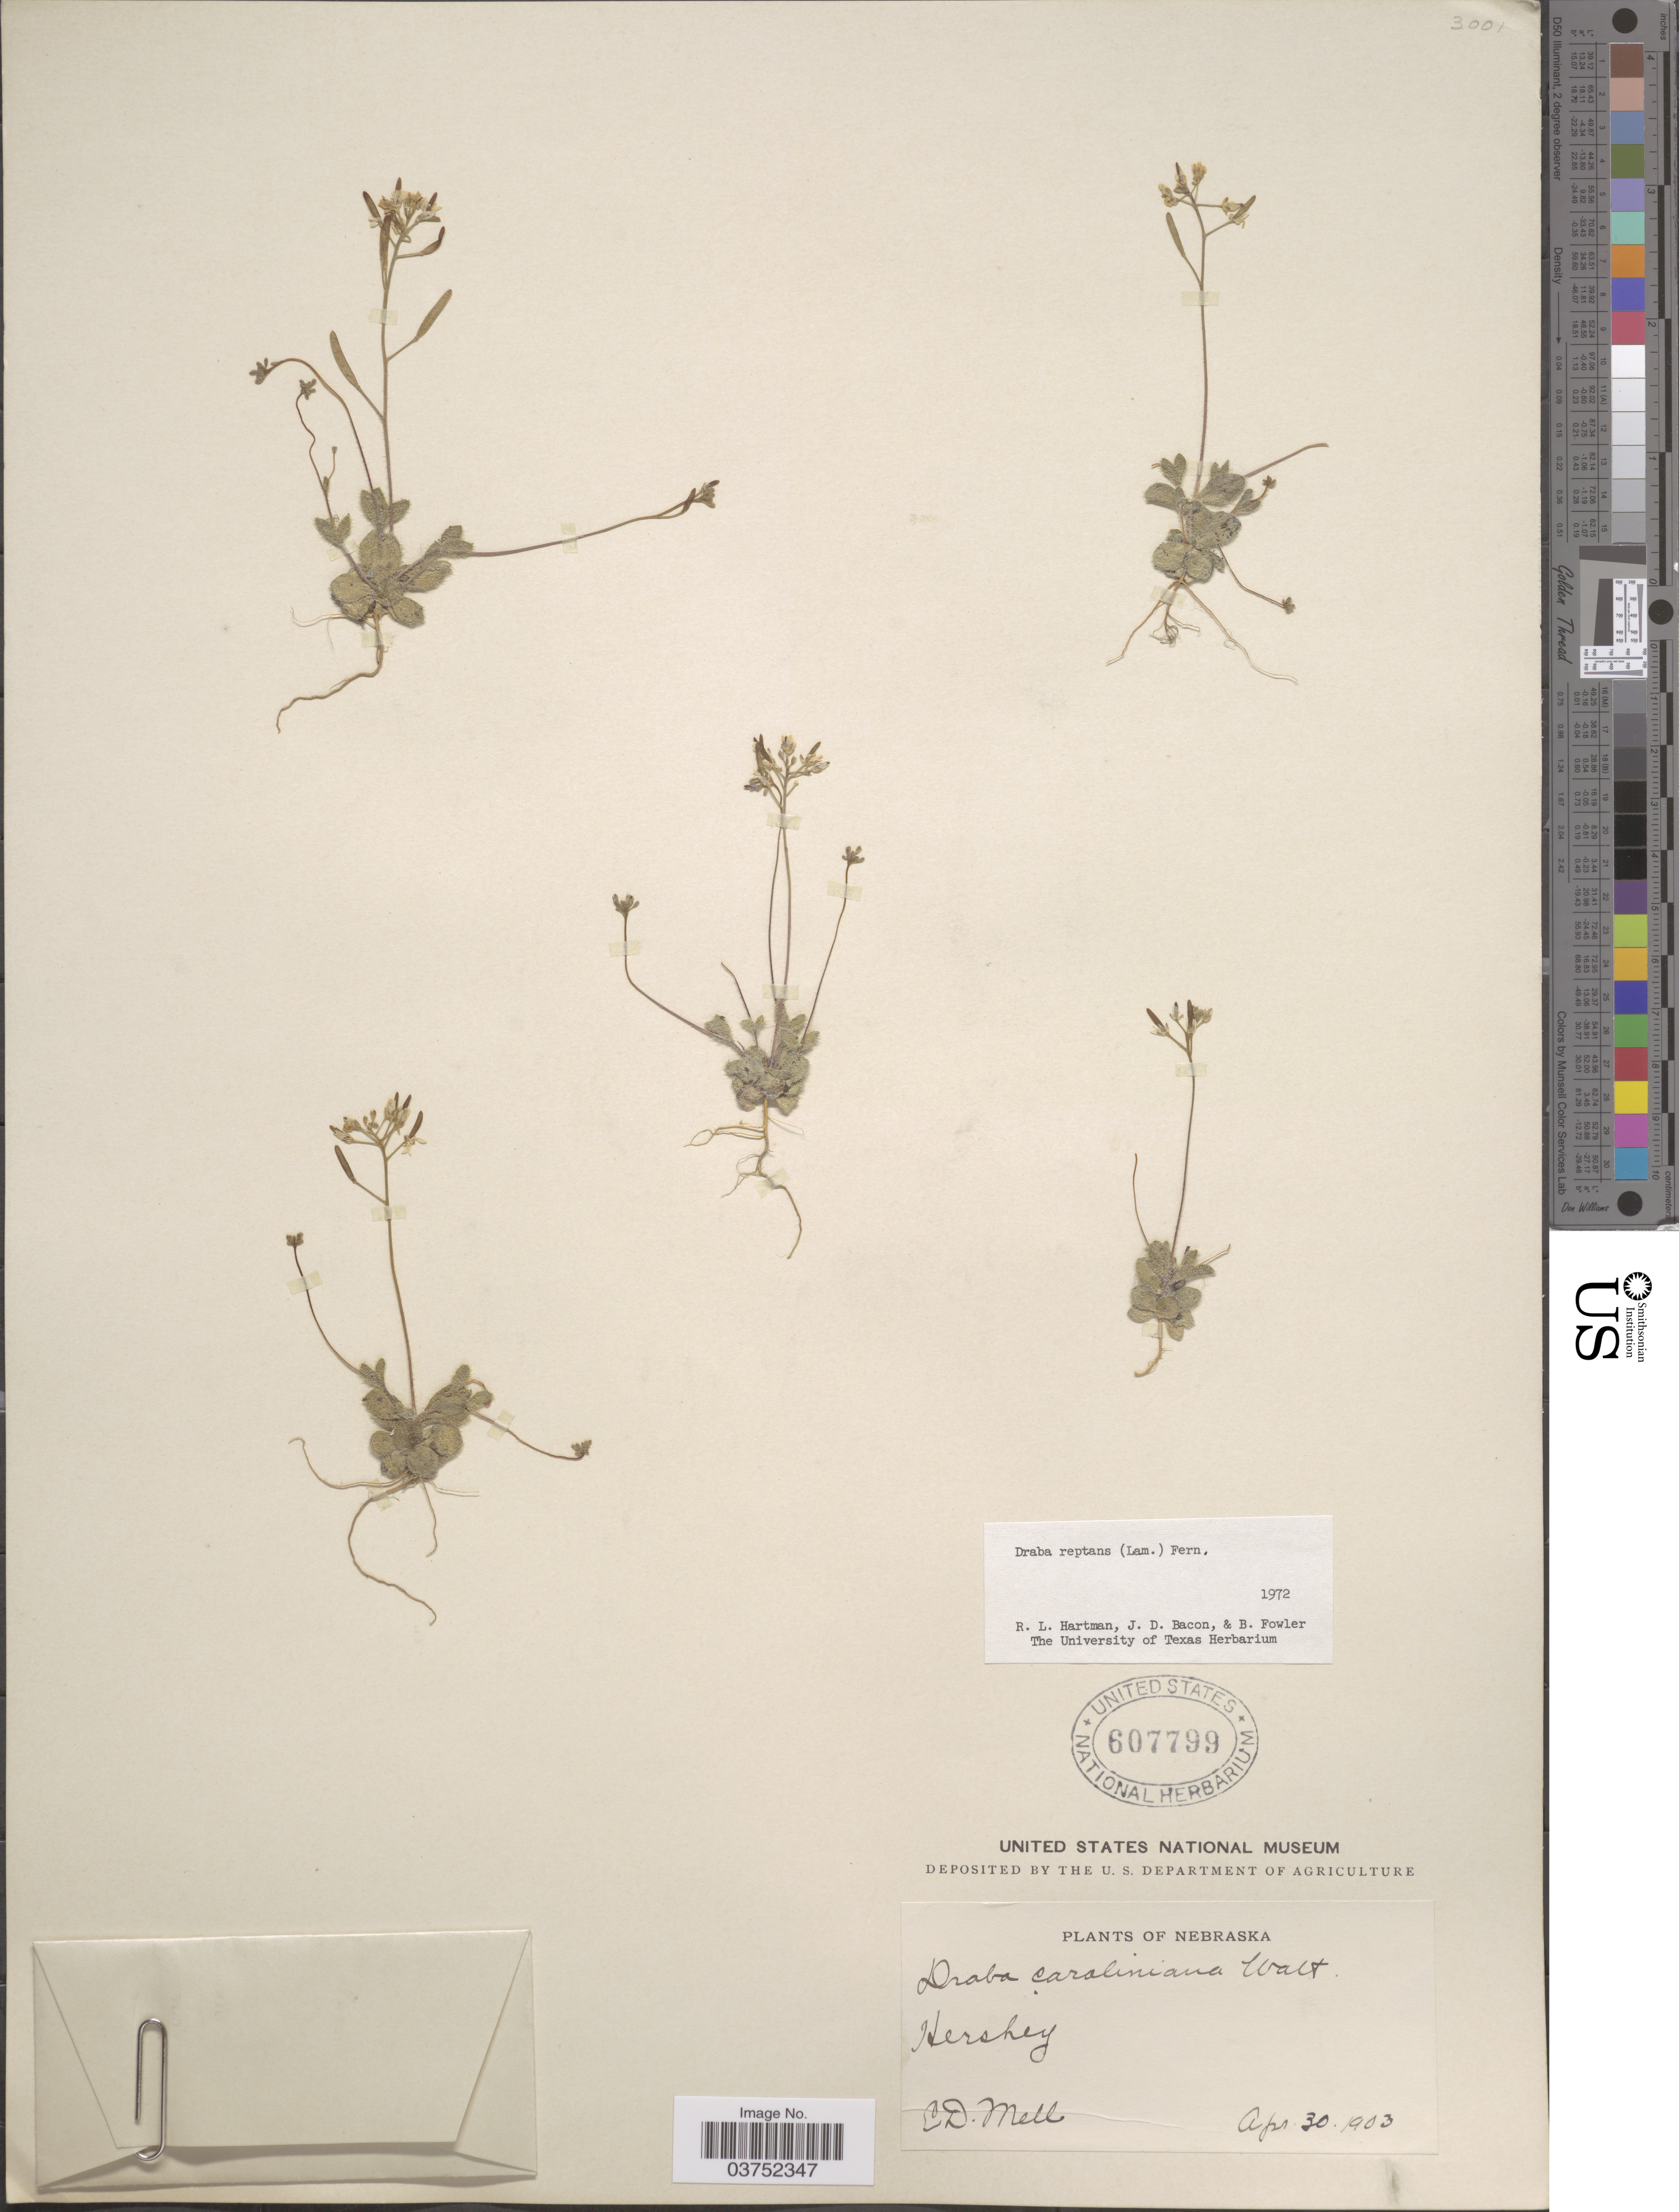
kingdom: Plantae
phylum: Tracheophyta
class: Magnoliopsida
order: Brassicales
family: Brassicaceae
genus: Draba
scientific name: Draba reptans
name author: (Lam.) Fernald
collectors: C. D. Mell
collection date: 1903-04-30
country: United States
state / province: Nebraska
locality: Hershey.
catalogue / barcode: US 607799